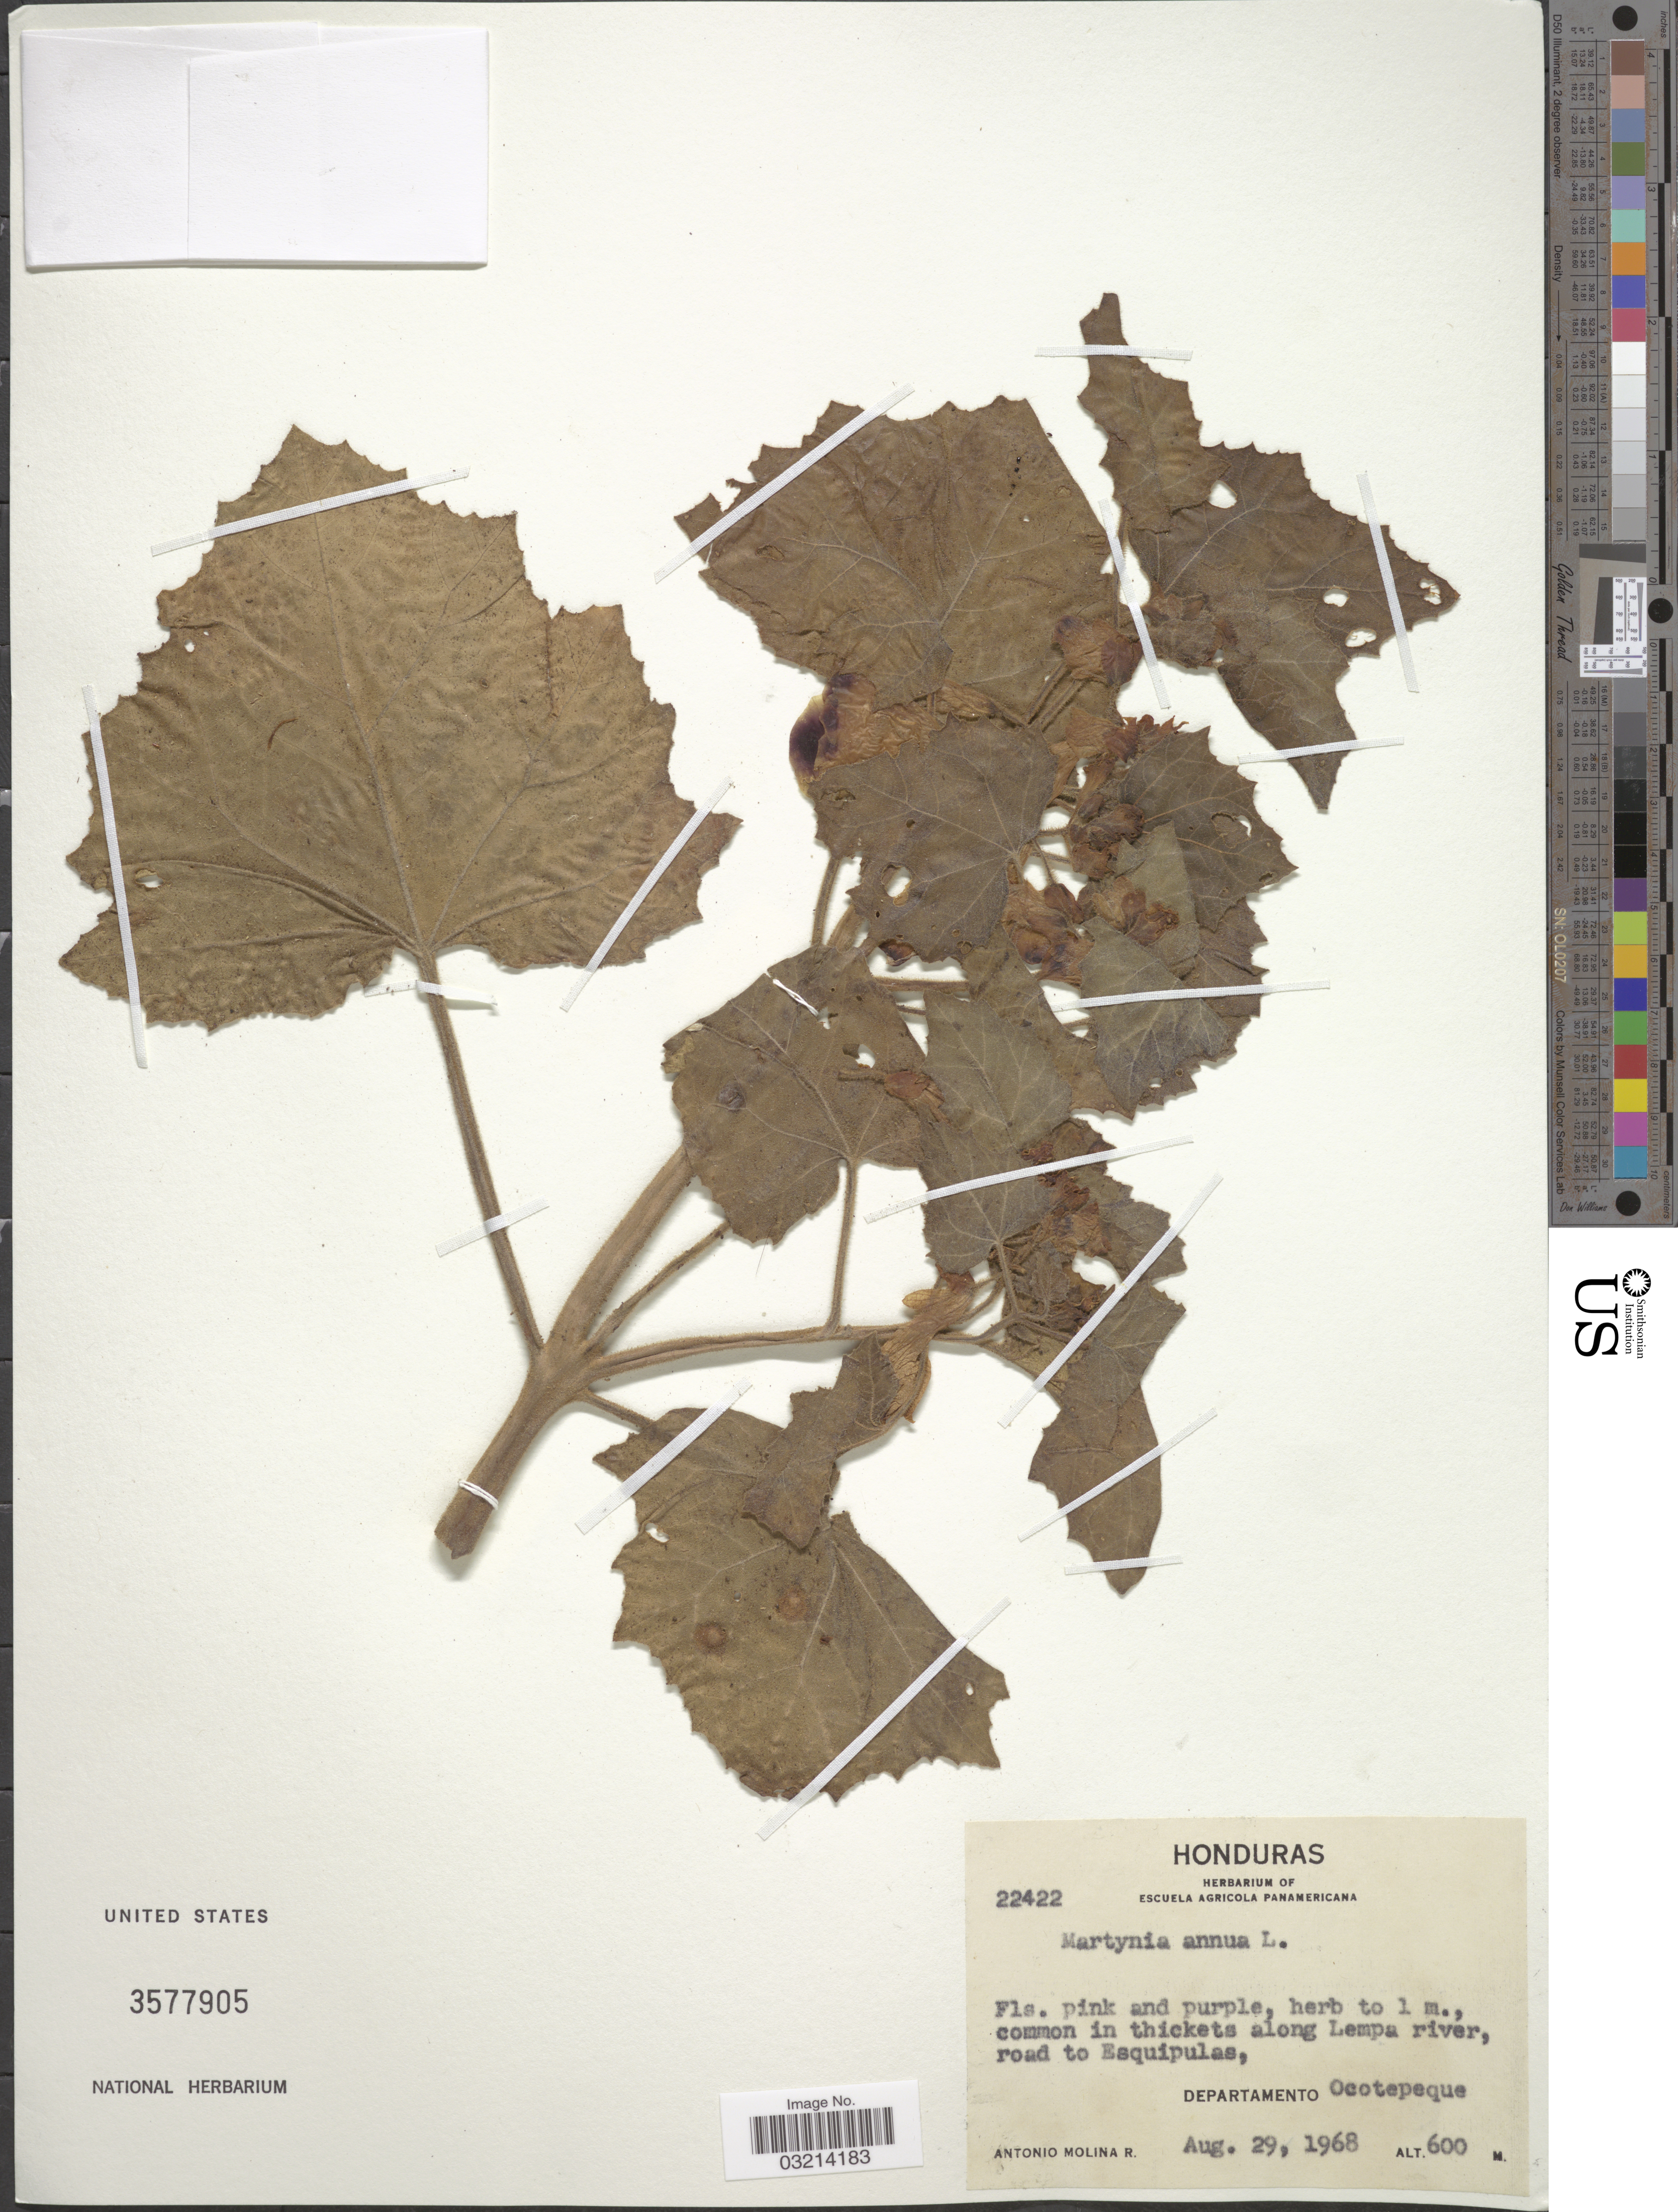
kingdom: Plantae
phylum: Tracheophyta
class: Magnoliopsida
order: Lamiales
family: Martyniaceae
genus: Martynia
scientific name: Martynia annua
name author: L.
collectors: A. Molina R.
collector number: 22422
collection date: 1968-08-29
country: Honduras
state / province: Ocotepeque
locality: In thickets along Lempa river, road to Esquipulas. Departamento Ocotepeque.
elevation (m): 600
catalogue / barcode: US 3577905